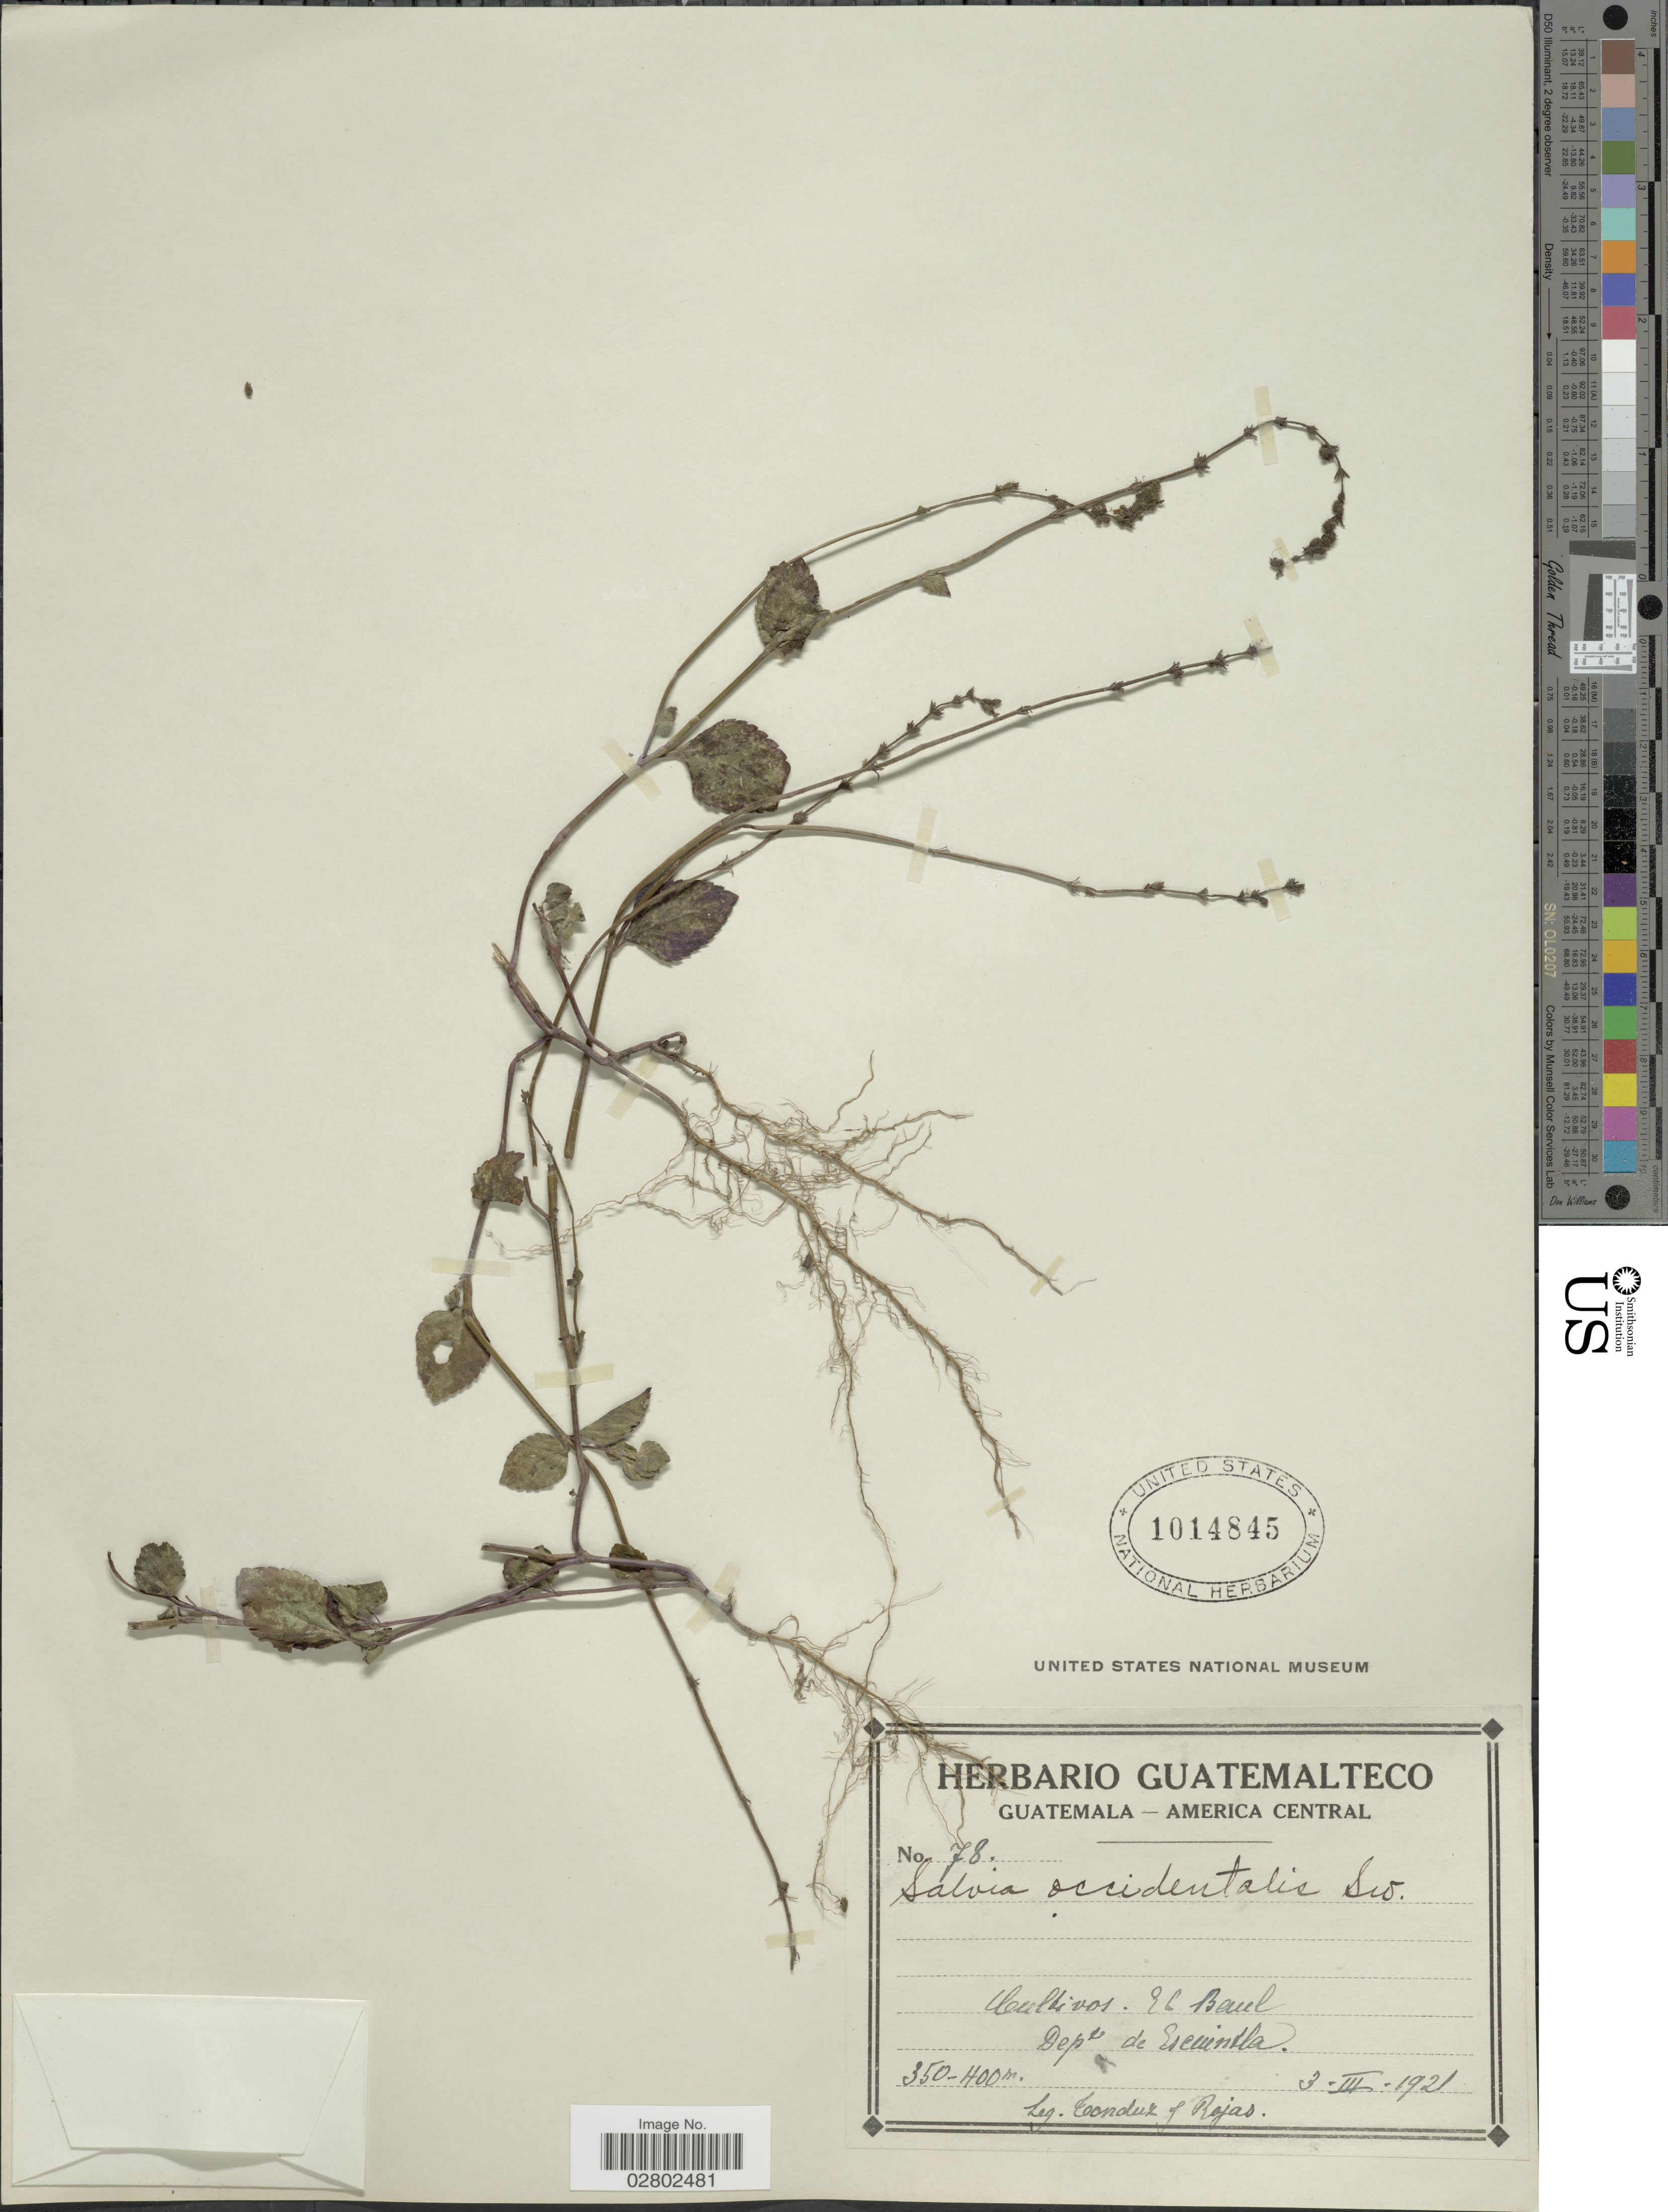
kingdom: Plantae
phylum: Tracheophyta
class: Magnoliopsida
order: Lamiales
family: Lamiaceae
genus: Salvia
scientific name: Salvia occidentalis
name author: Sw.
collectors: Tonduz & Rojas, --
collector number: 78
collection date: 1921-03-03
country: Guatemala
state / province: Escuintla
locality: El Baul. Dept. de Escuintla.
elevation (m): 350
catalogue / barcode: US 1014845